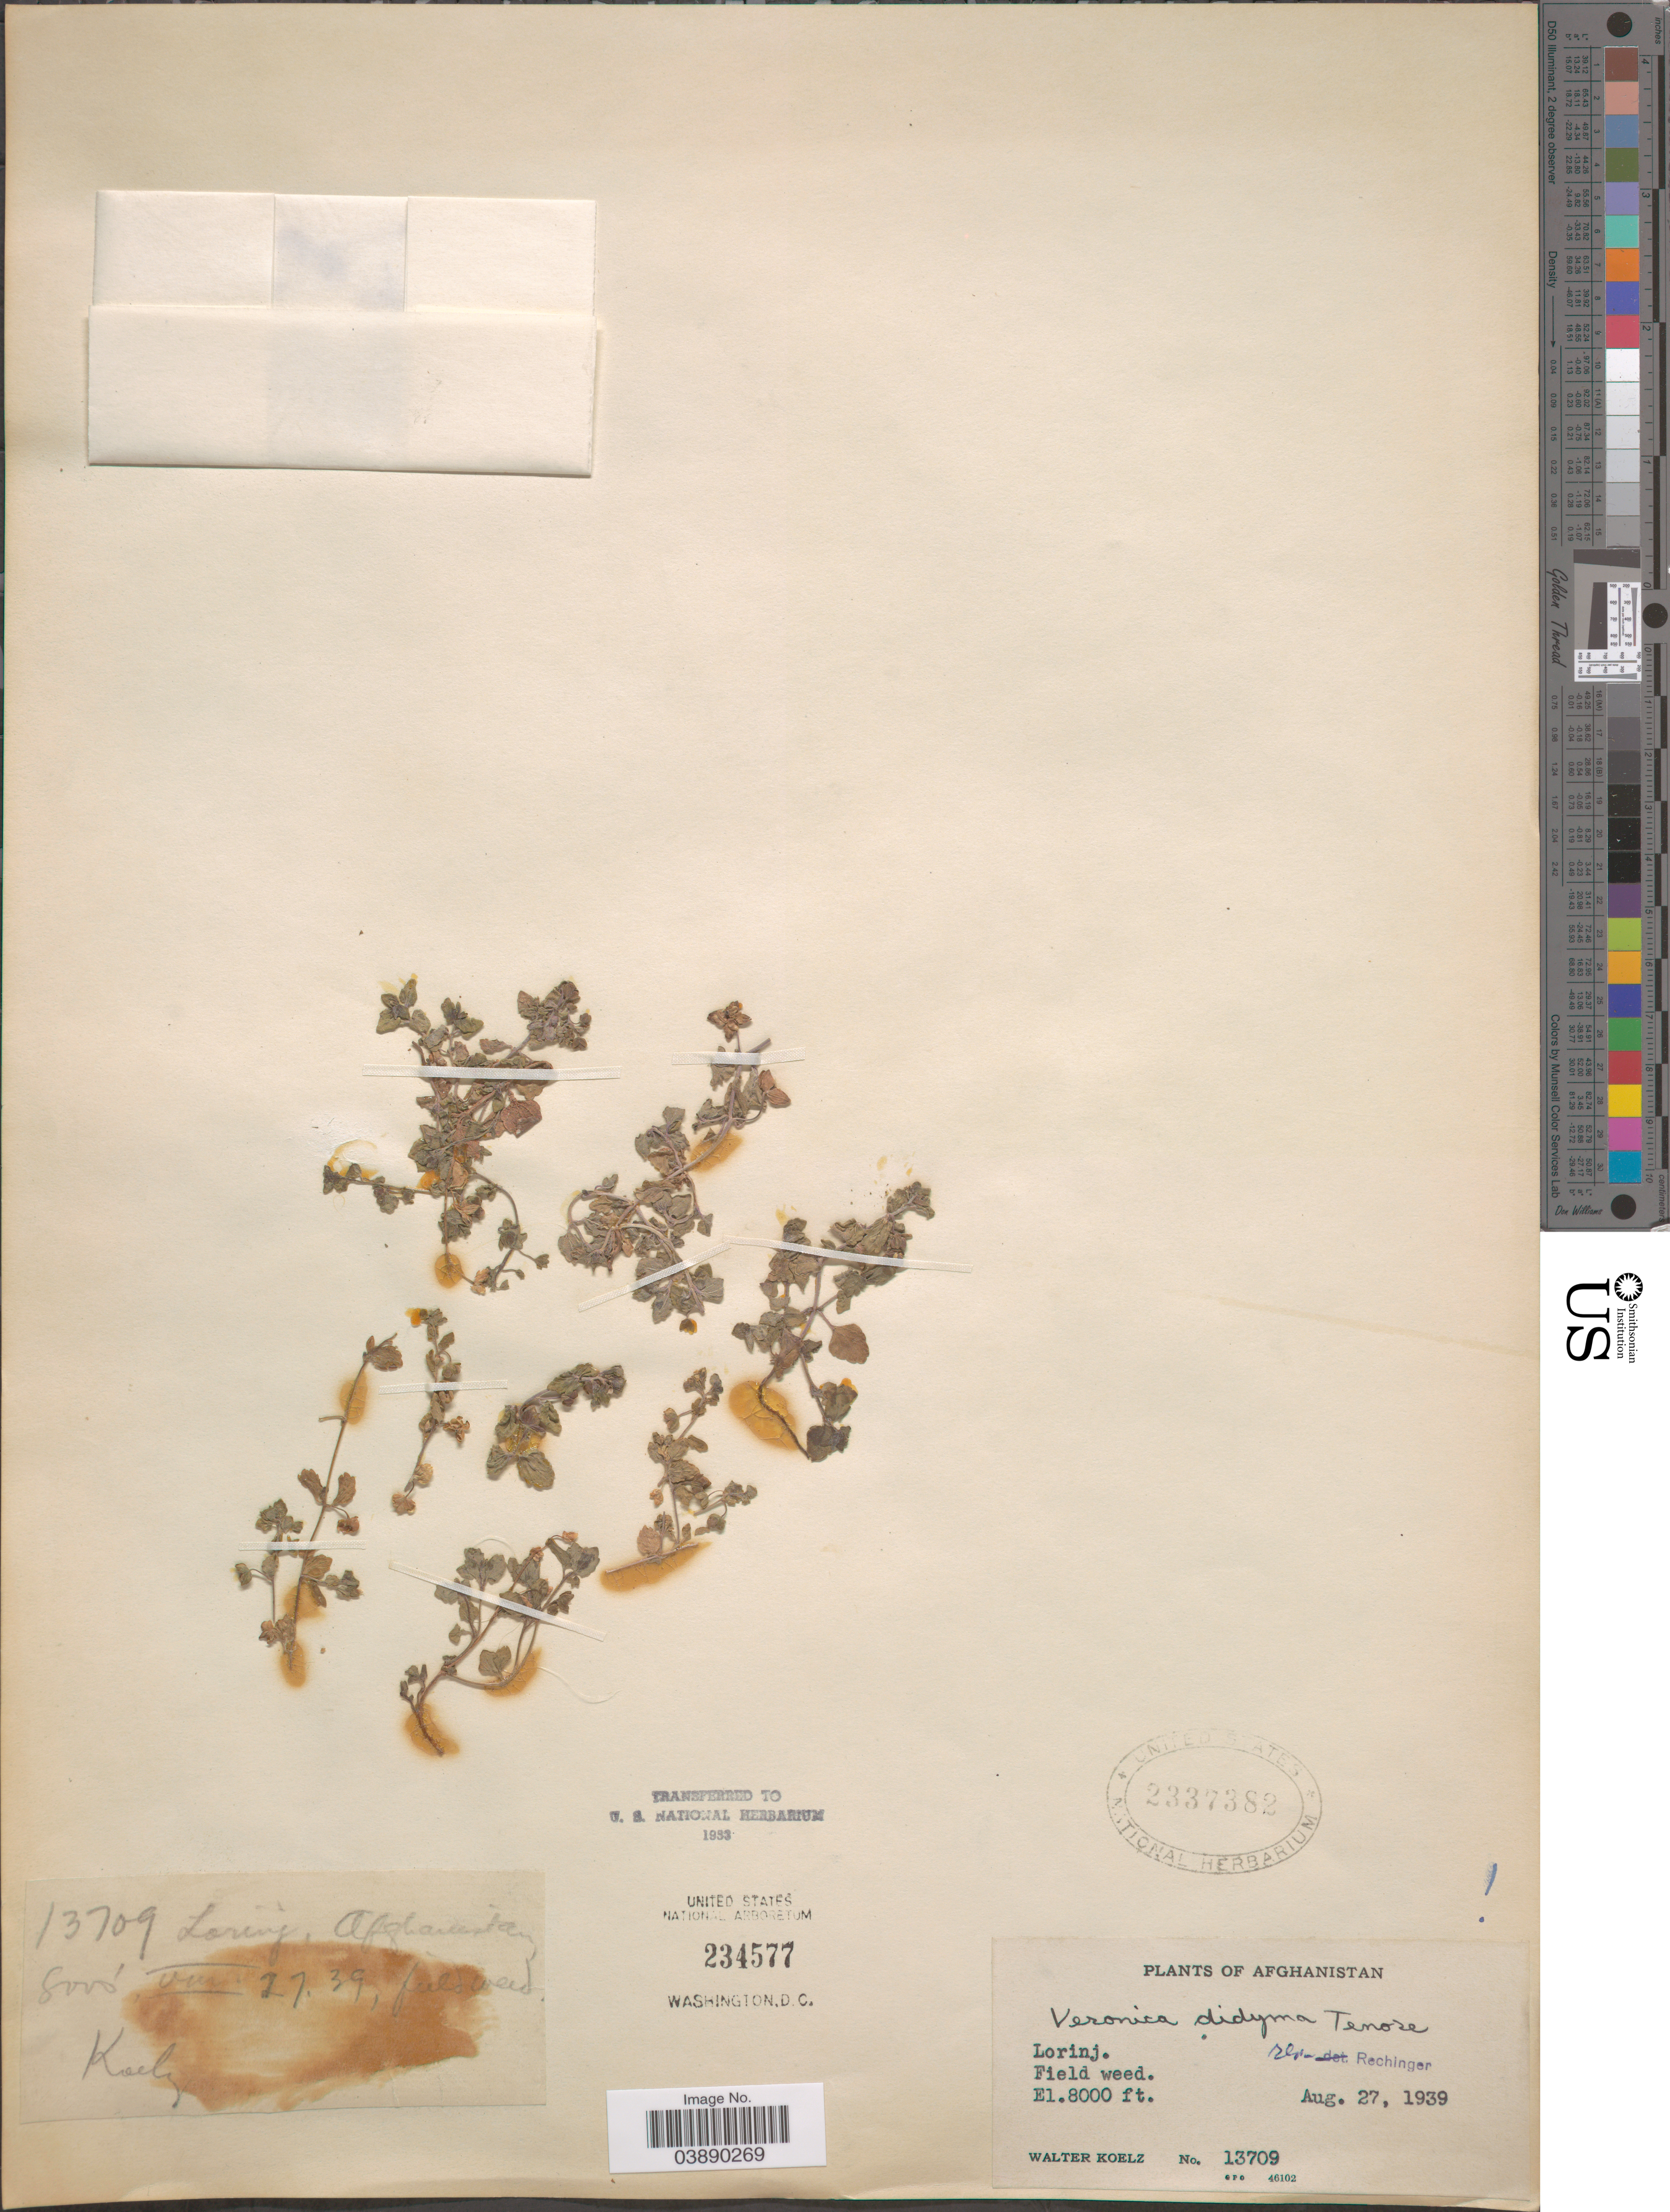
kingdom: Plantae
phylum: Tracheophyta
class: Magnoliopsida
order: Lamiales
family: Plantaginaceae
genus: Veronica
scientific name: Veronica polita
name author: Fr.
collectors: W. N. Koelz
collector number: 13709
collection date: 1939-07-27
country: Afghanistan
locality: Lorinj.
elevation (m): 2438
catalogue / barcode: US 2337382